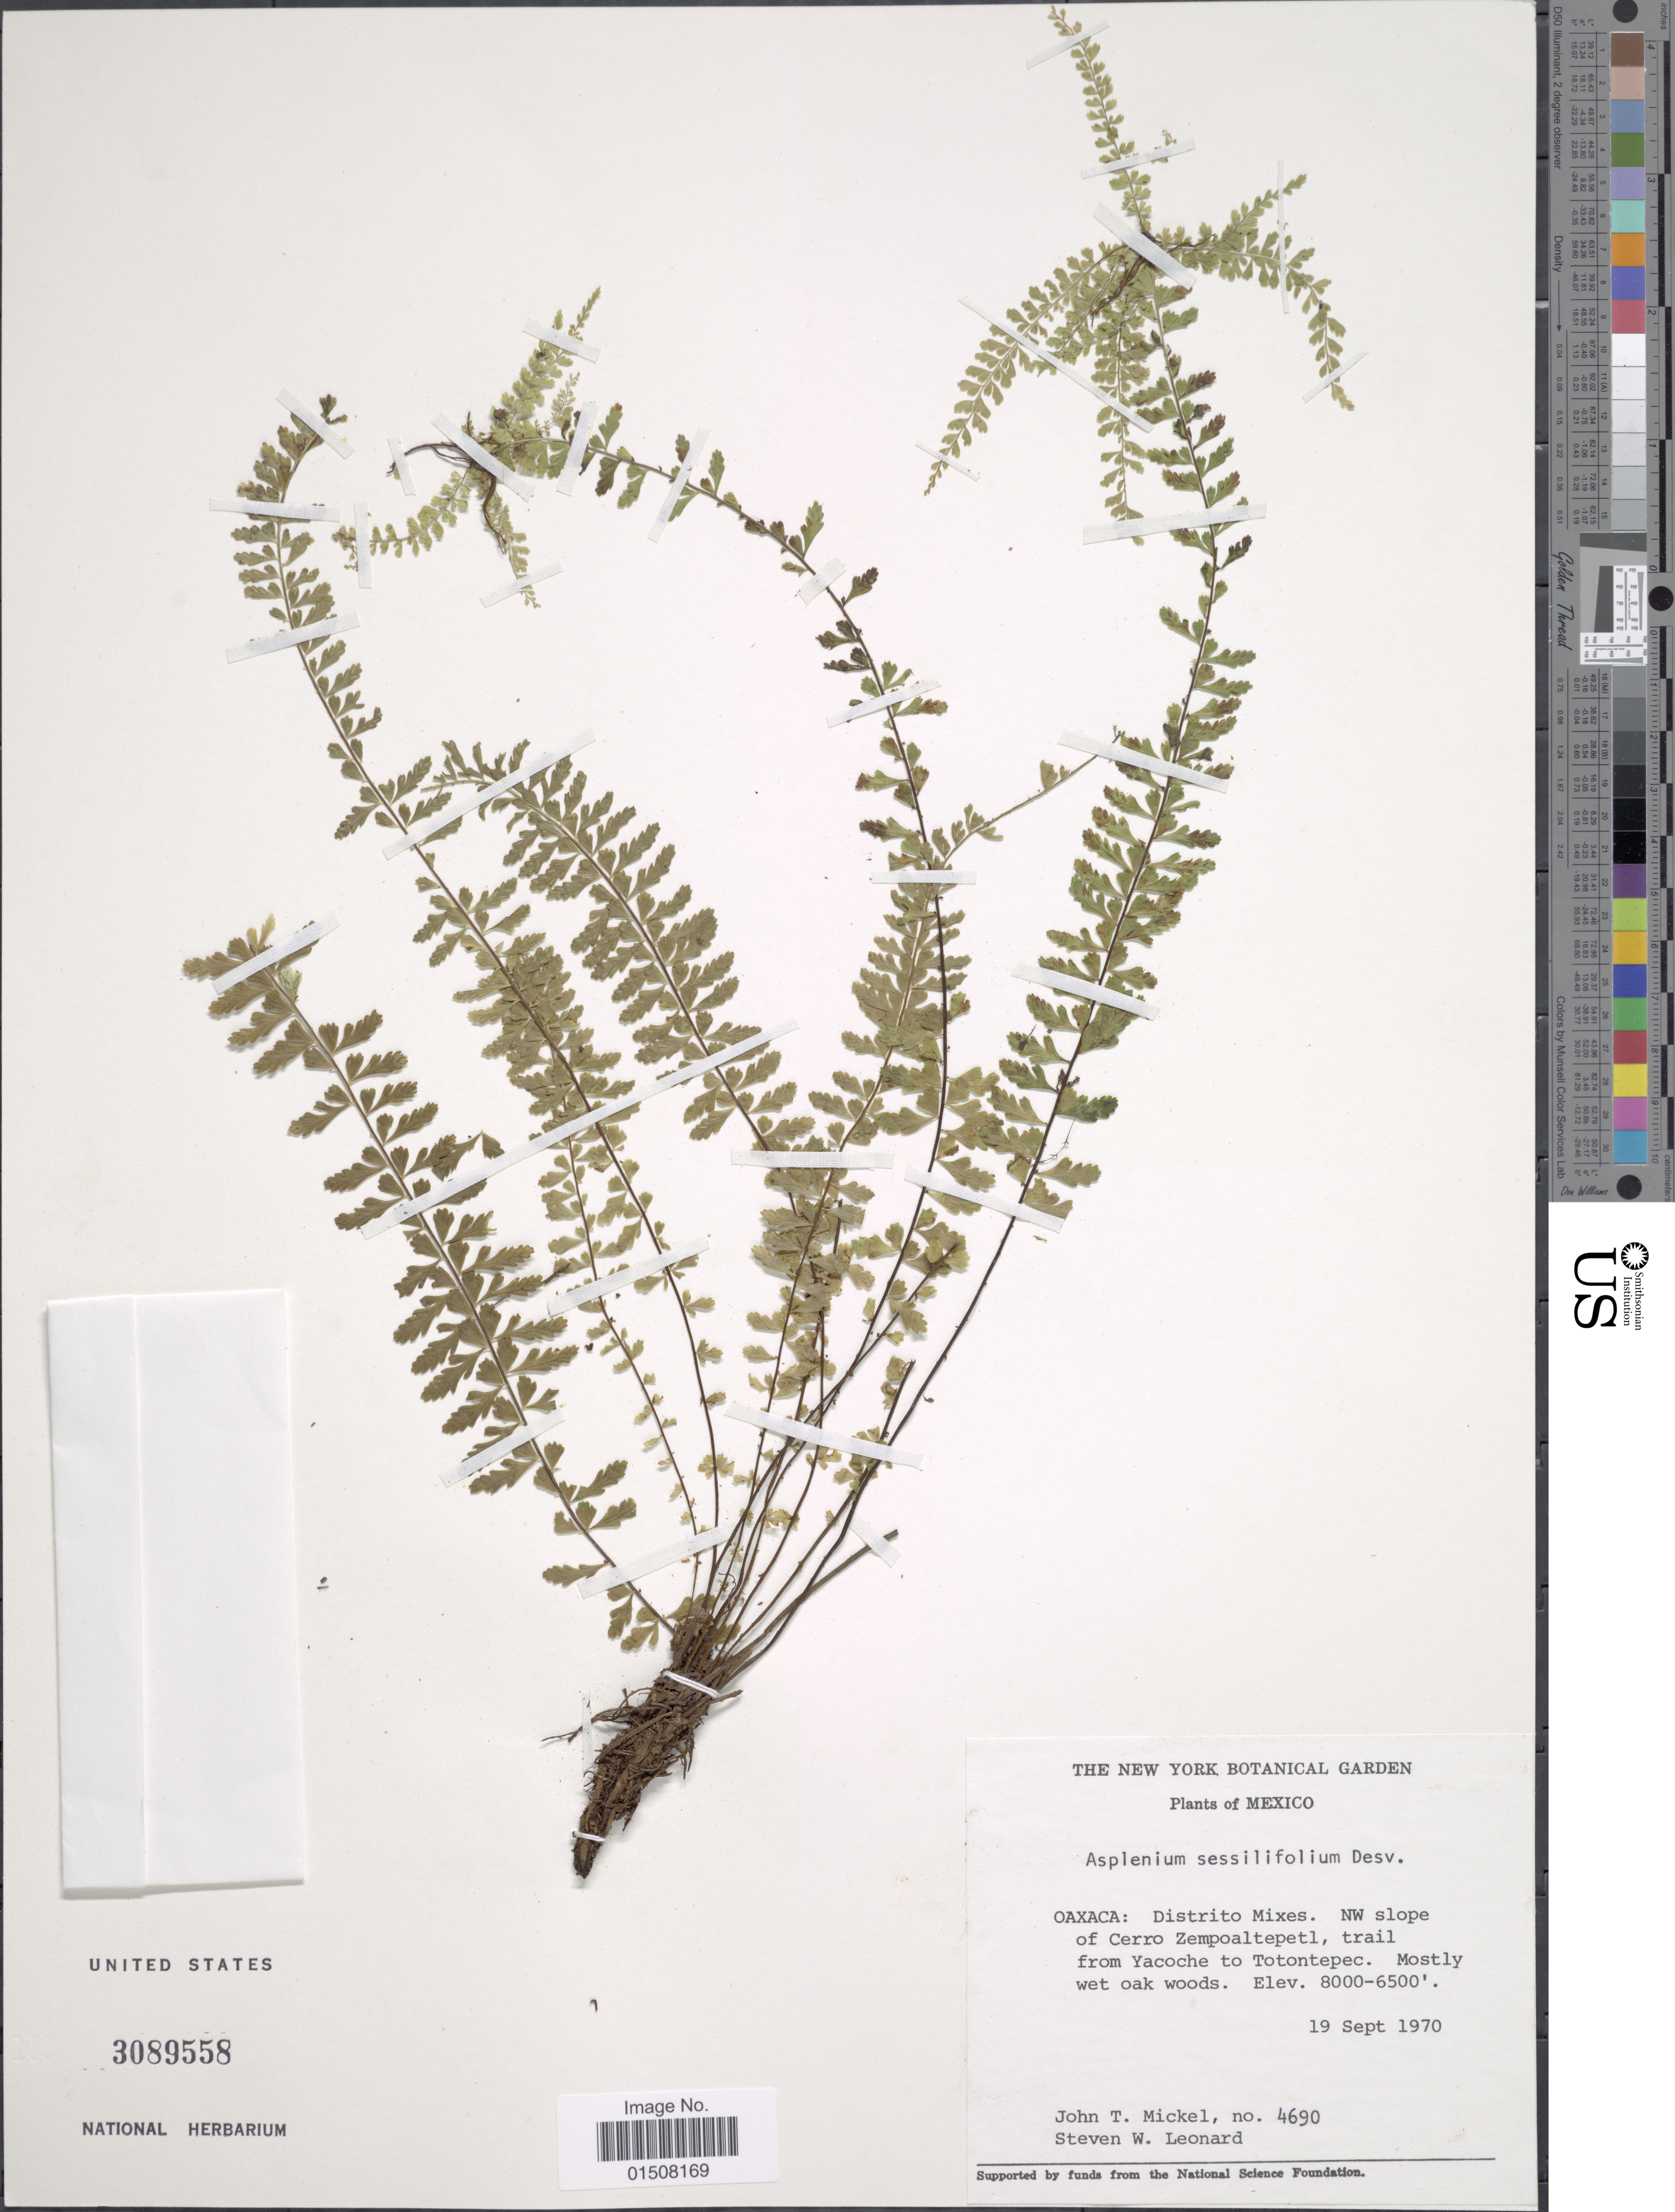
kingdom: Plantae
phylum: Tracheophyta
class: Polypodiopsida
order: Polypodiales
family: Aspleniaceae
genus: Asplenium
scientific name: Asplenium sessilifolium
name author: Desv.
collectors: J. T. Mickel & S. W. Leonard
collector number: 4690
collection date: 1970-09-19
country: Mexico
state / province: Oaxaca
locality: Distrito Mixes, NW slope of Cerro Zempoaltepetl, trail from Yacoche to Totontepec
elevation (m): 1981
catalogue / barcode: US 3089558